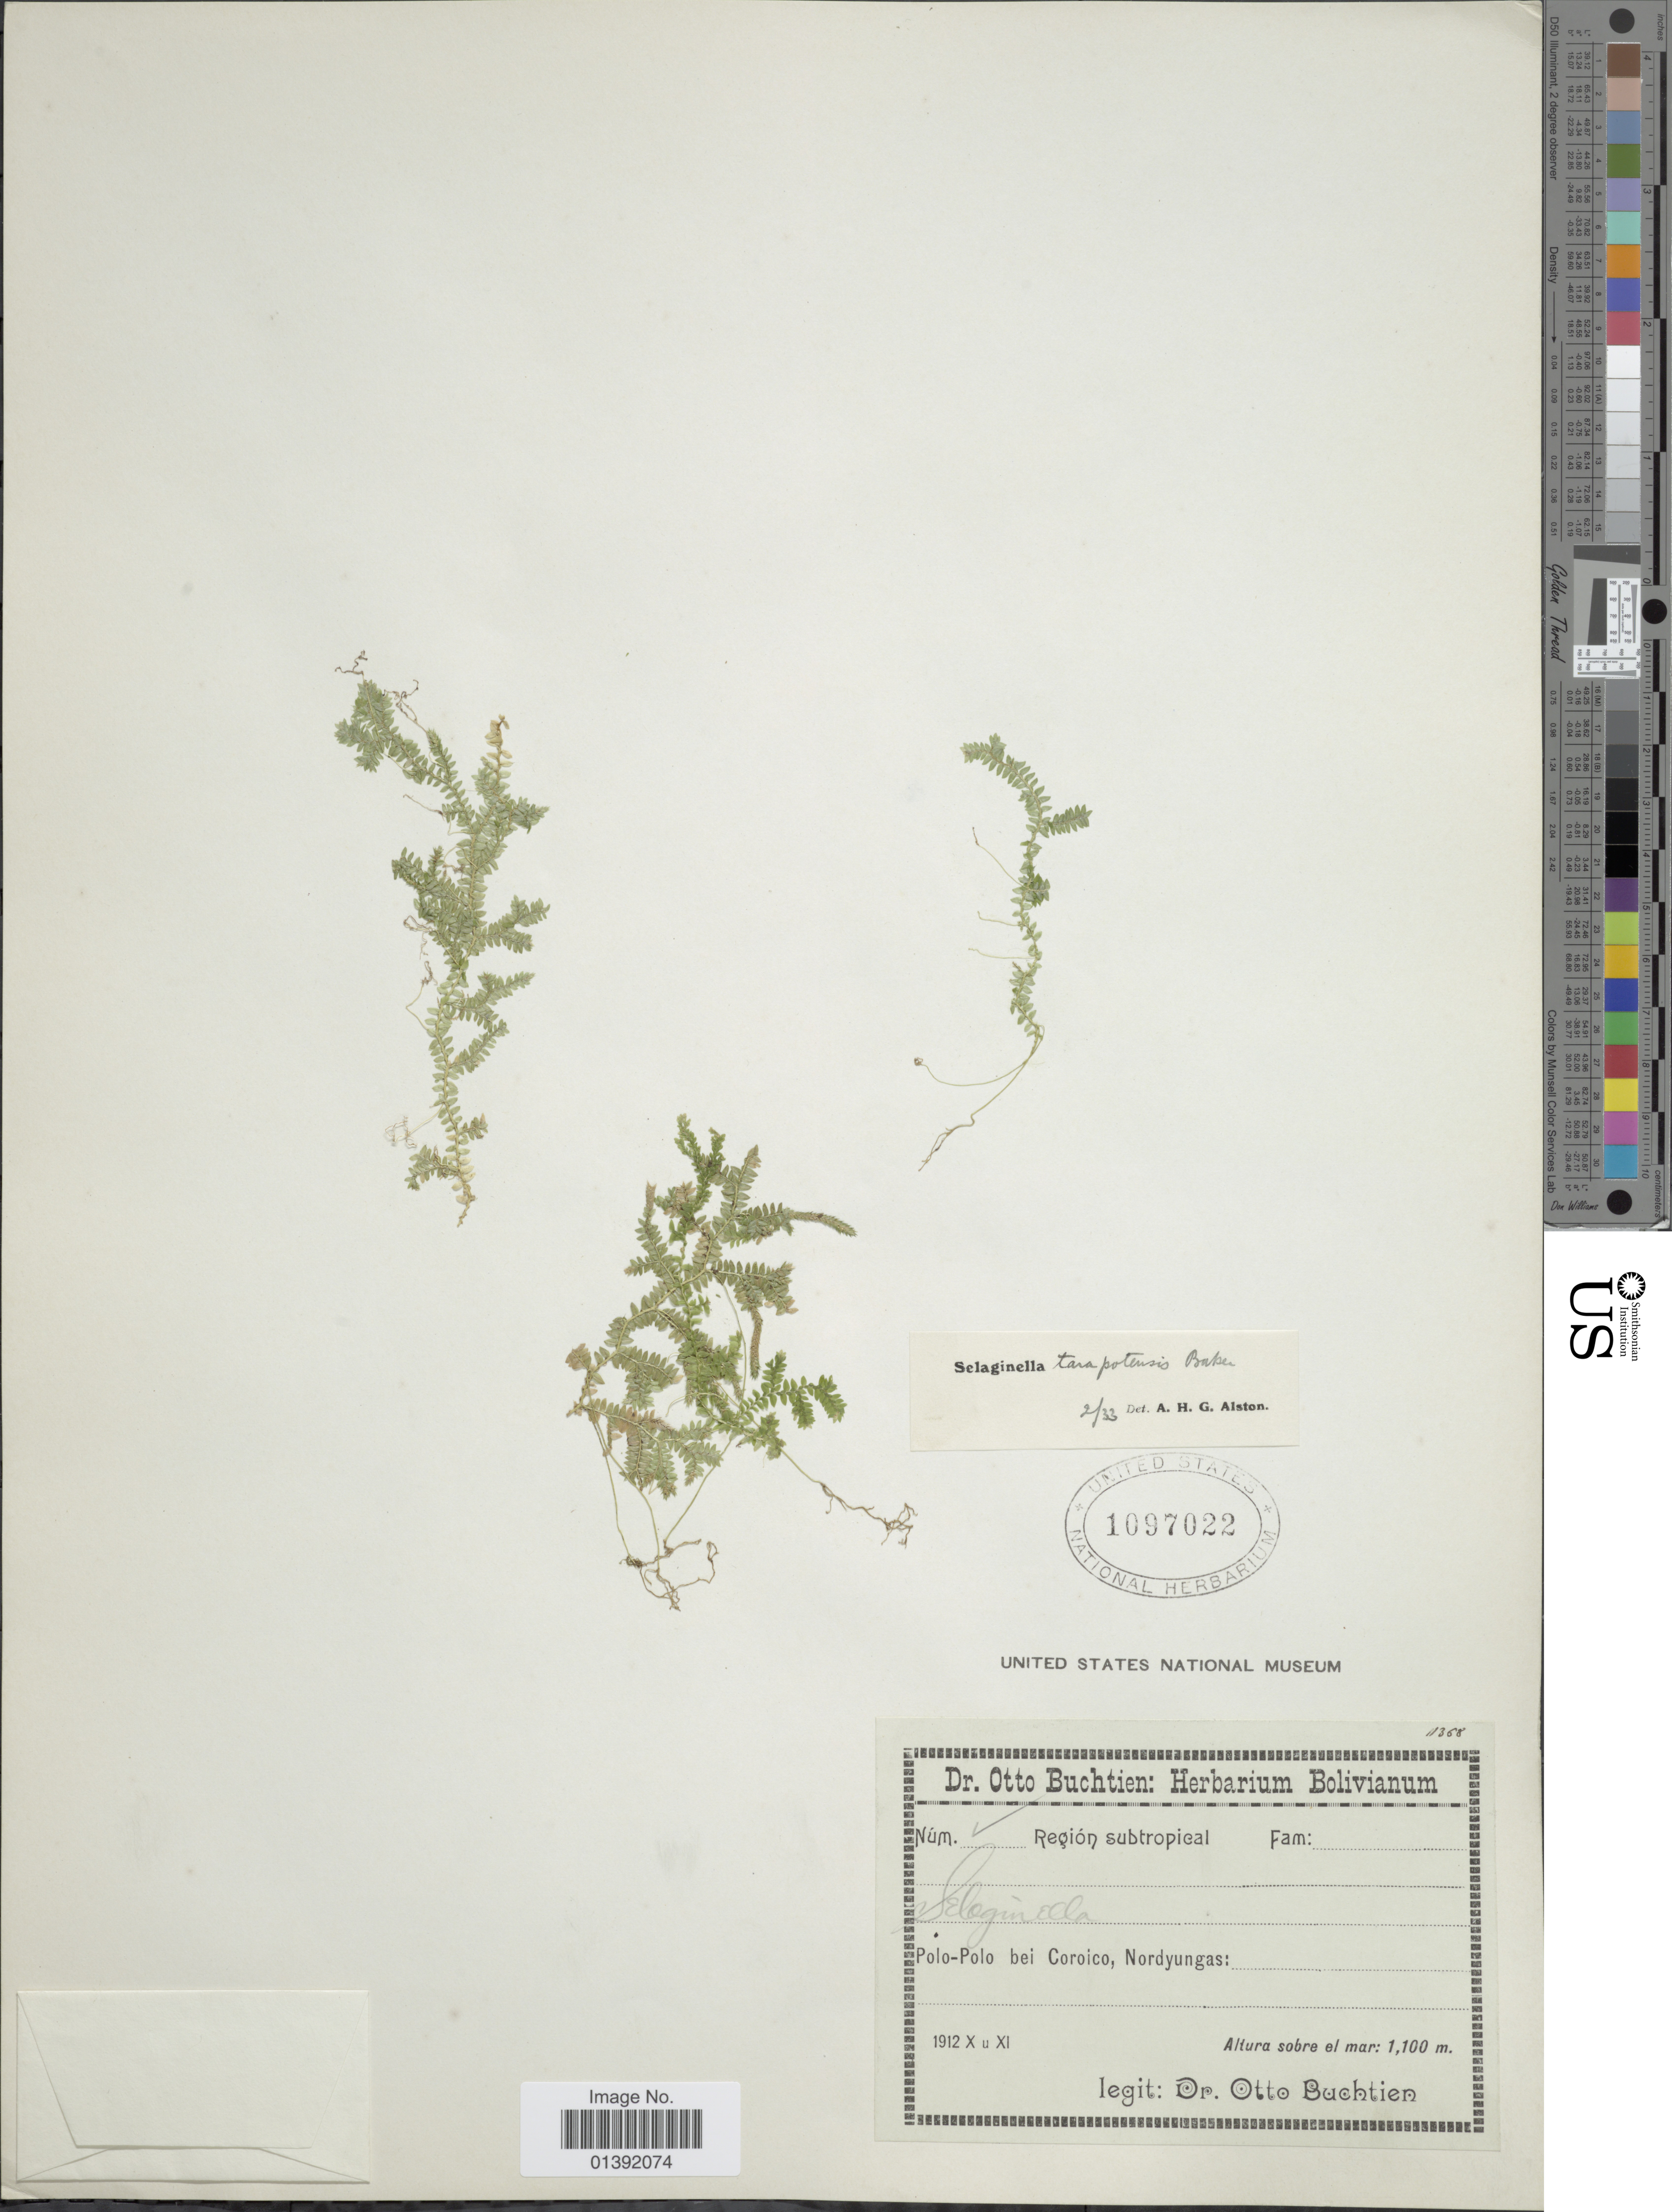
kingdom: Plantae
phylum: Tracheophyta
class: Lycopodiopsida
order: Selaginellales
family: Selaginellaceae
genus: Selaginella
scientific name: Selaginella tarapotensis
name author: Baker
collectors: O. Buchtien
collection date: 1912-10/1912-11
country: Bolivia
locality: Polo-Polo bei Coroico, Nordyungas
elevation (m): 1100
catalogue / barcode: US 1097022